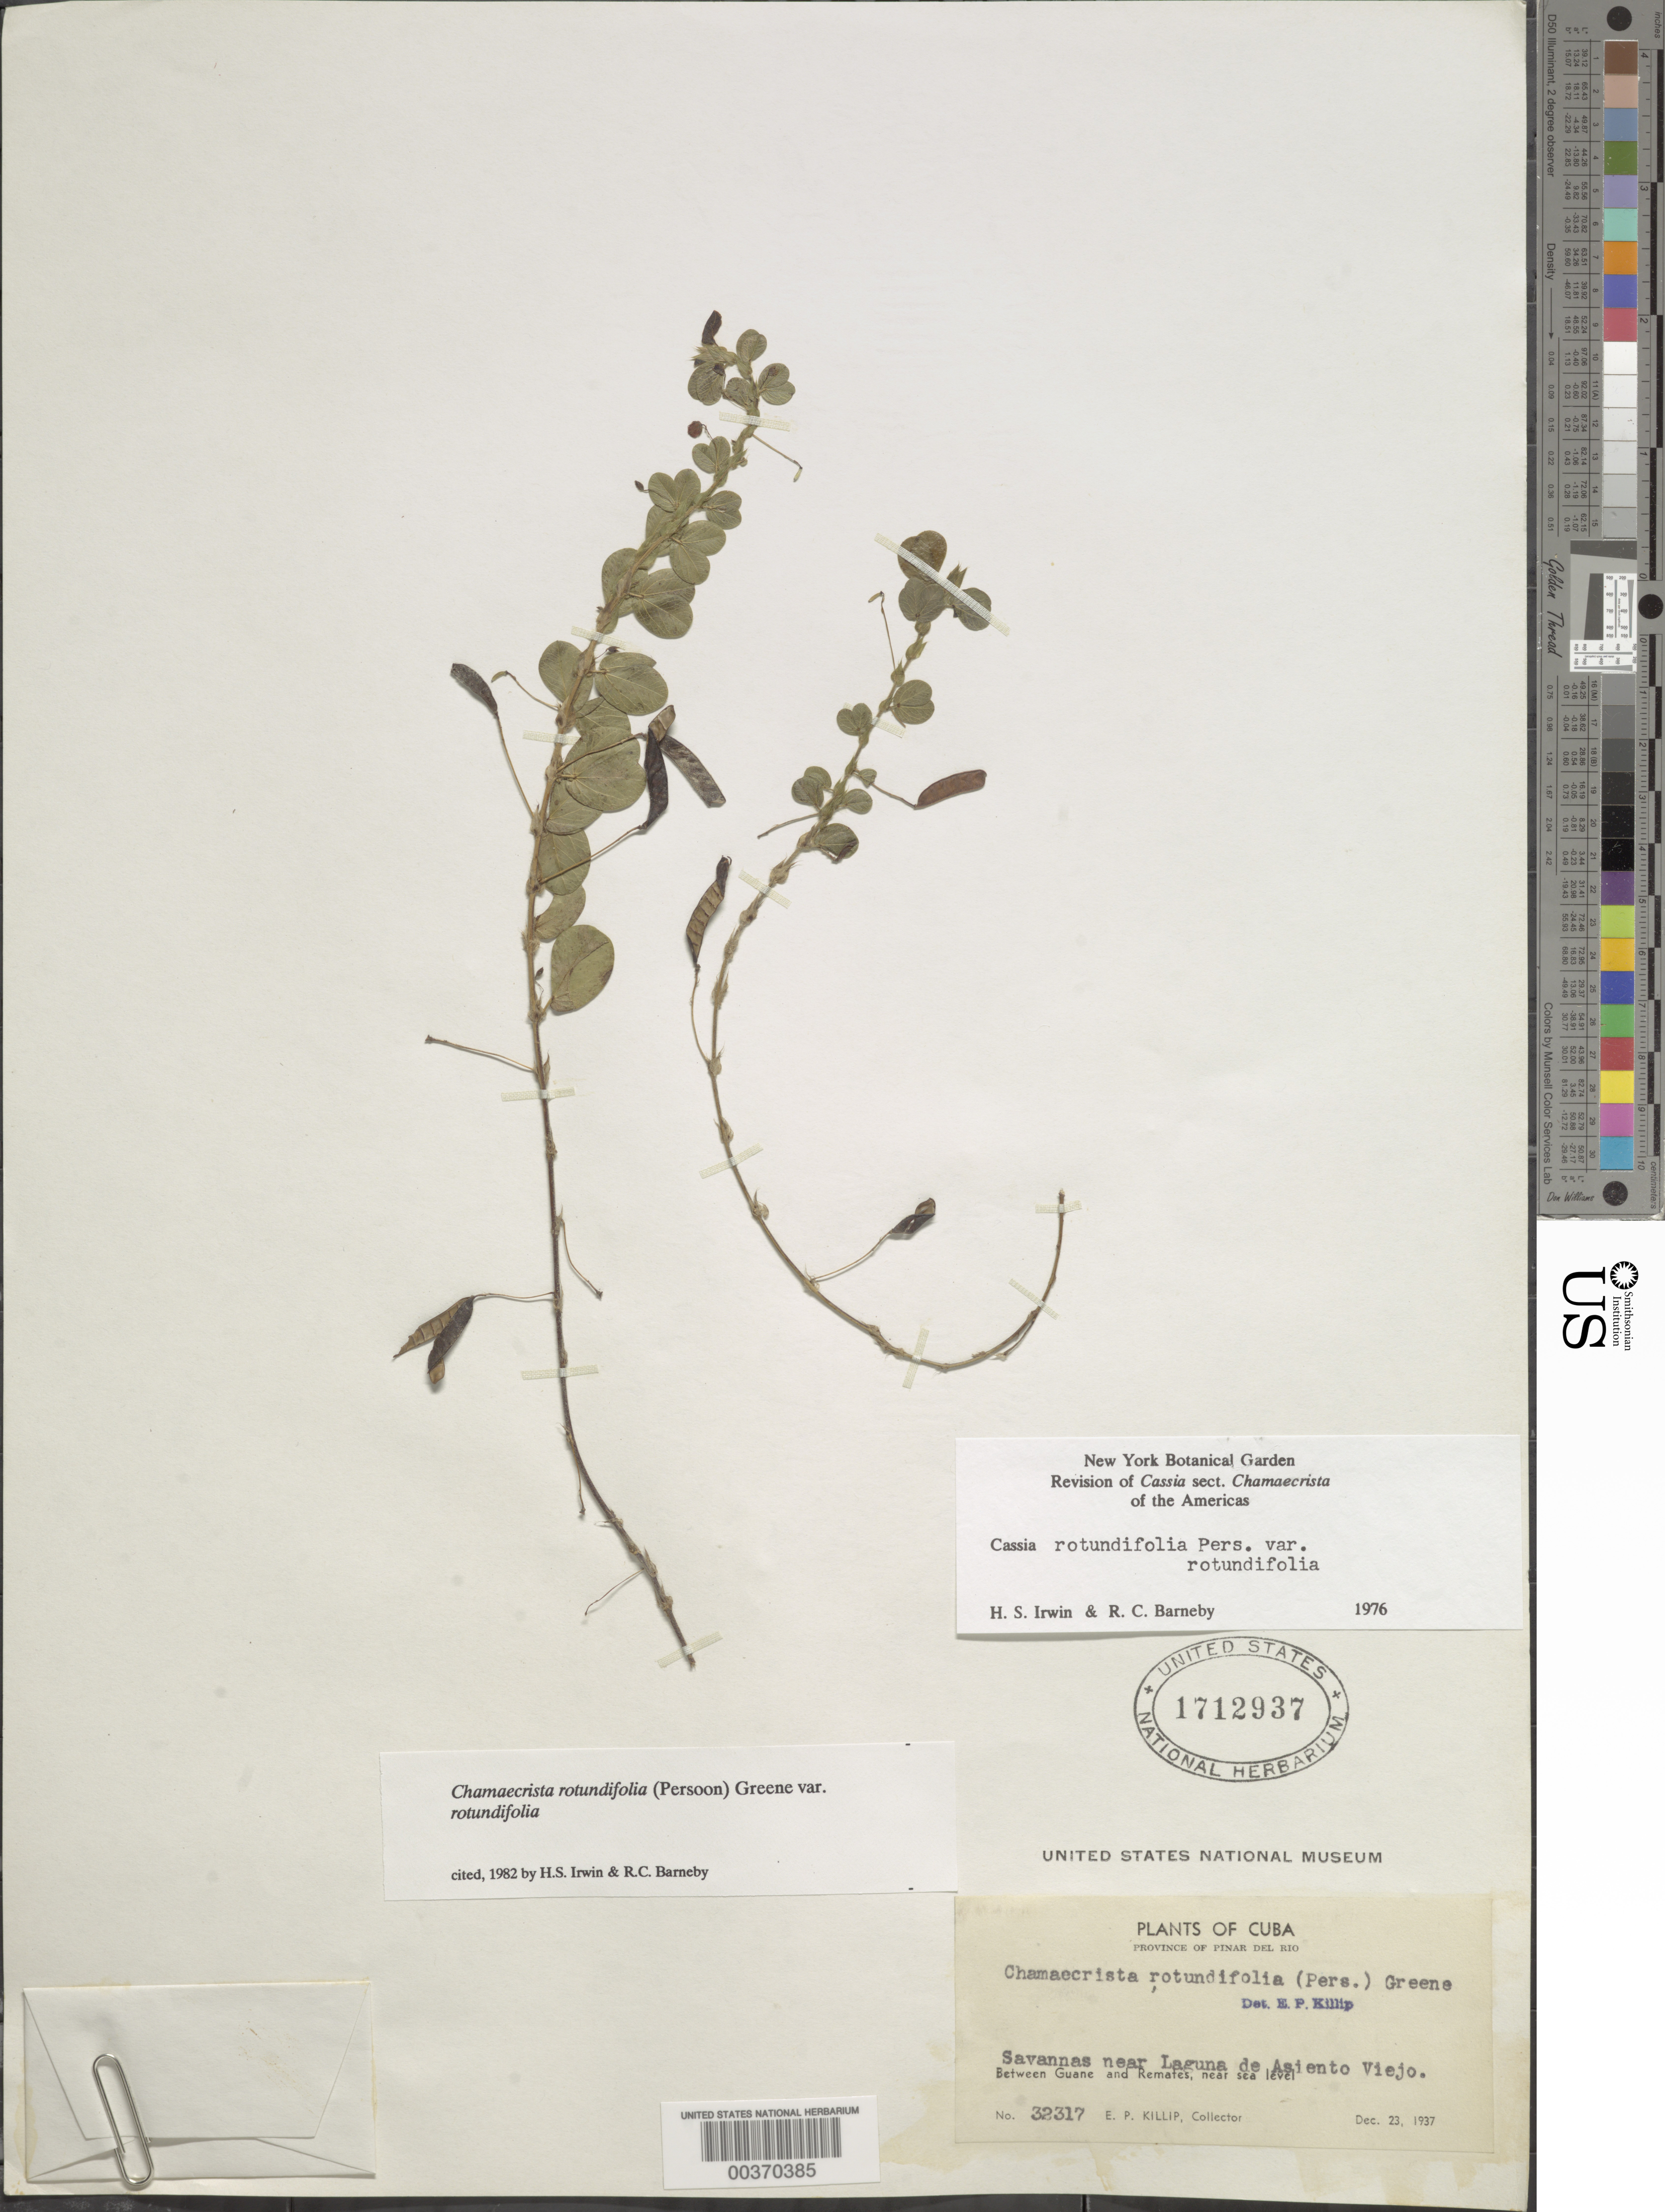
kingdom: Plantae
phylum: Tracheophyta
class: Magnoliopsida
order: Fabales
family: Fabaceae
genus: Chamaecrista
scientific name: Chamaecrista rotundifolia var. rotundifolia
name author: (Pers.) Greene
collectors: E. P. Killip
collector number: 32317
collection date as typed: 23 Dec 1937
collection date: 1937-12-23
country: Cuba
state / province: Pinar del Río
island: Greater Antilles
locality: Near laguna de asiento viejo; between guane and remates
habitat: Savannas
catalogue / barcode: US 1712937